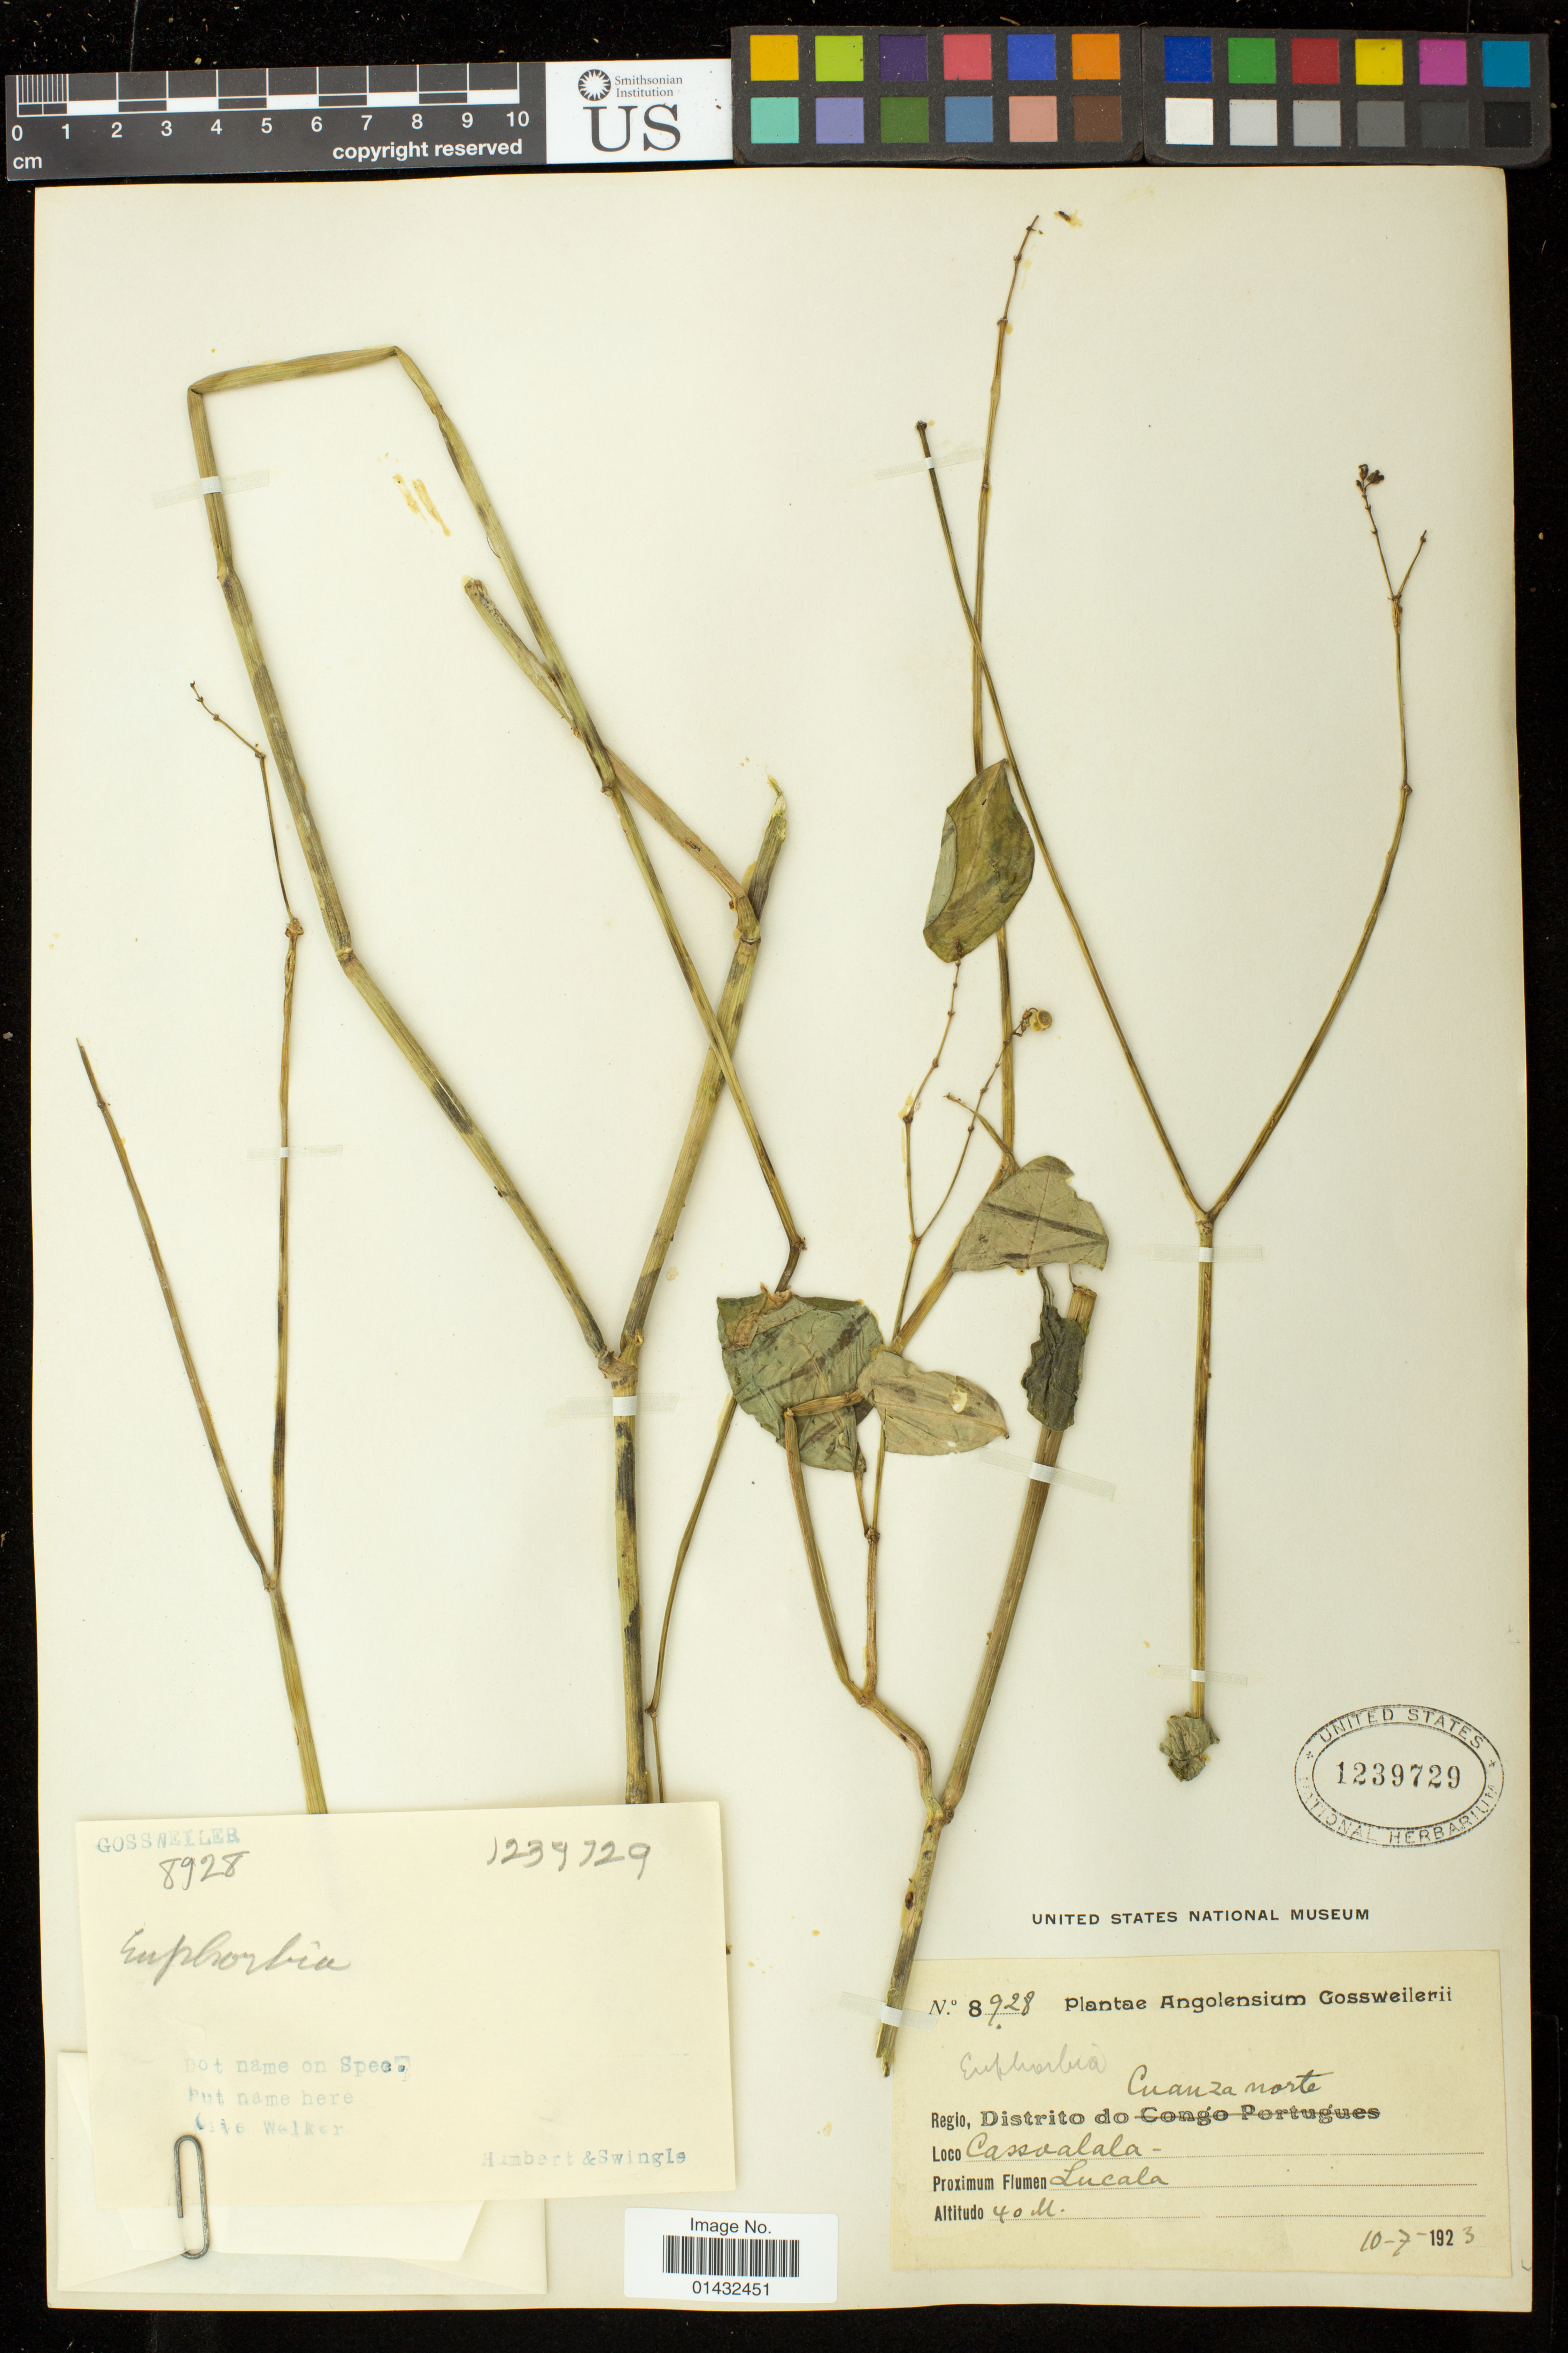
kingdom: Plantae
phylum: Tracheophyta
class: Magnoliopsida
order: Malpighiales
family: Euphorbiaceae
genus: Euphorbia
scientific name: Euphorbia sp.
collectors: -. Gossweiler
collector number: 8928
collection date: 1923-07-10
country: Angola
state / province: Cuanza Norte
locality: Cassoalala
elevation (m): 40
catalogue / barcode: US 1239729